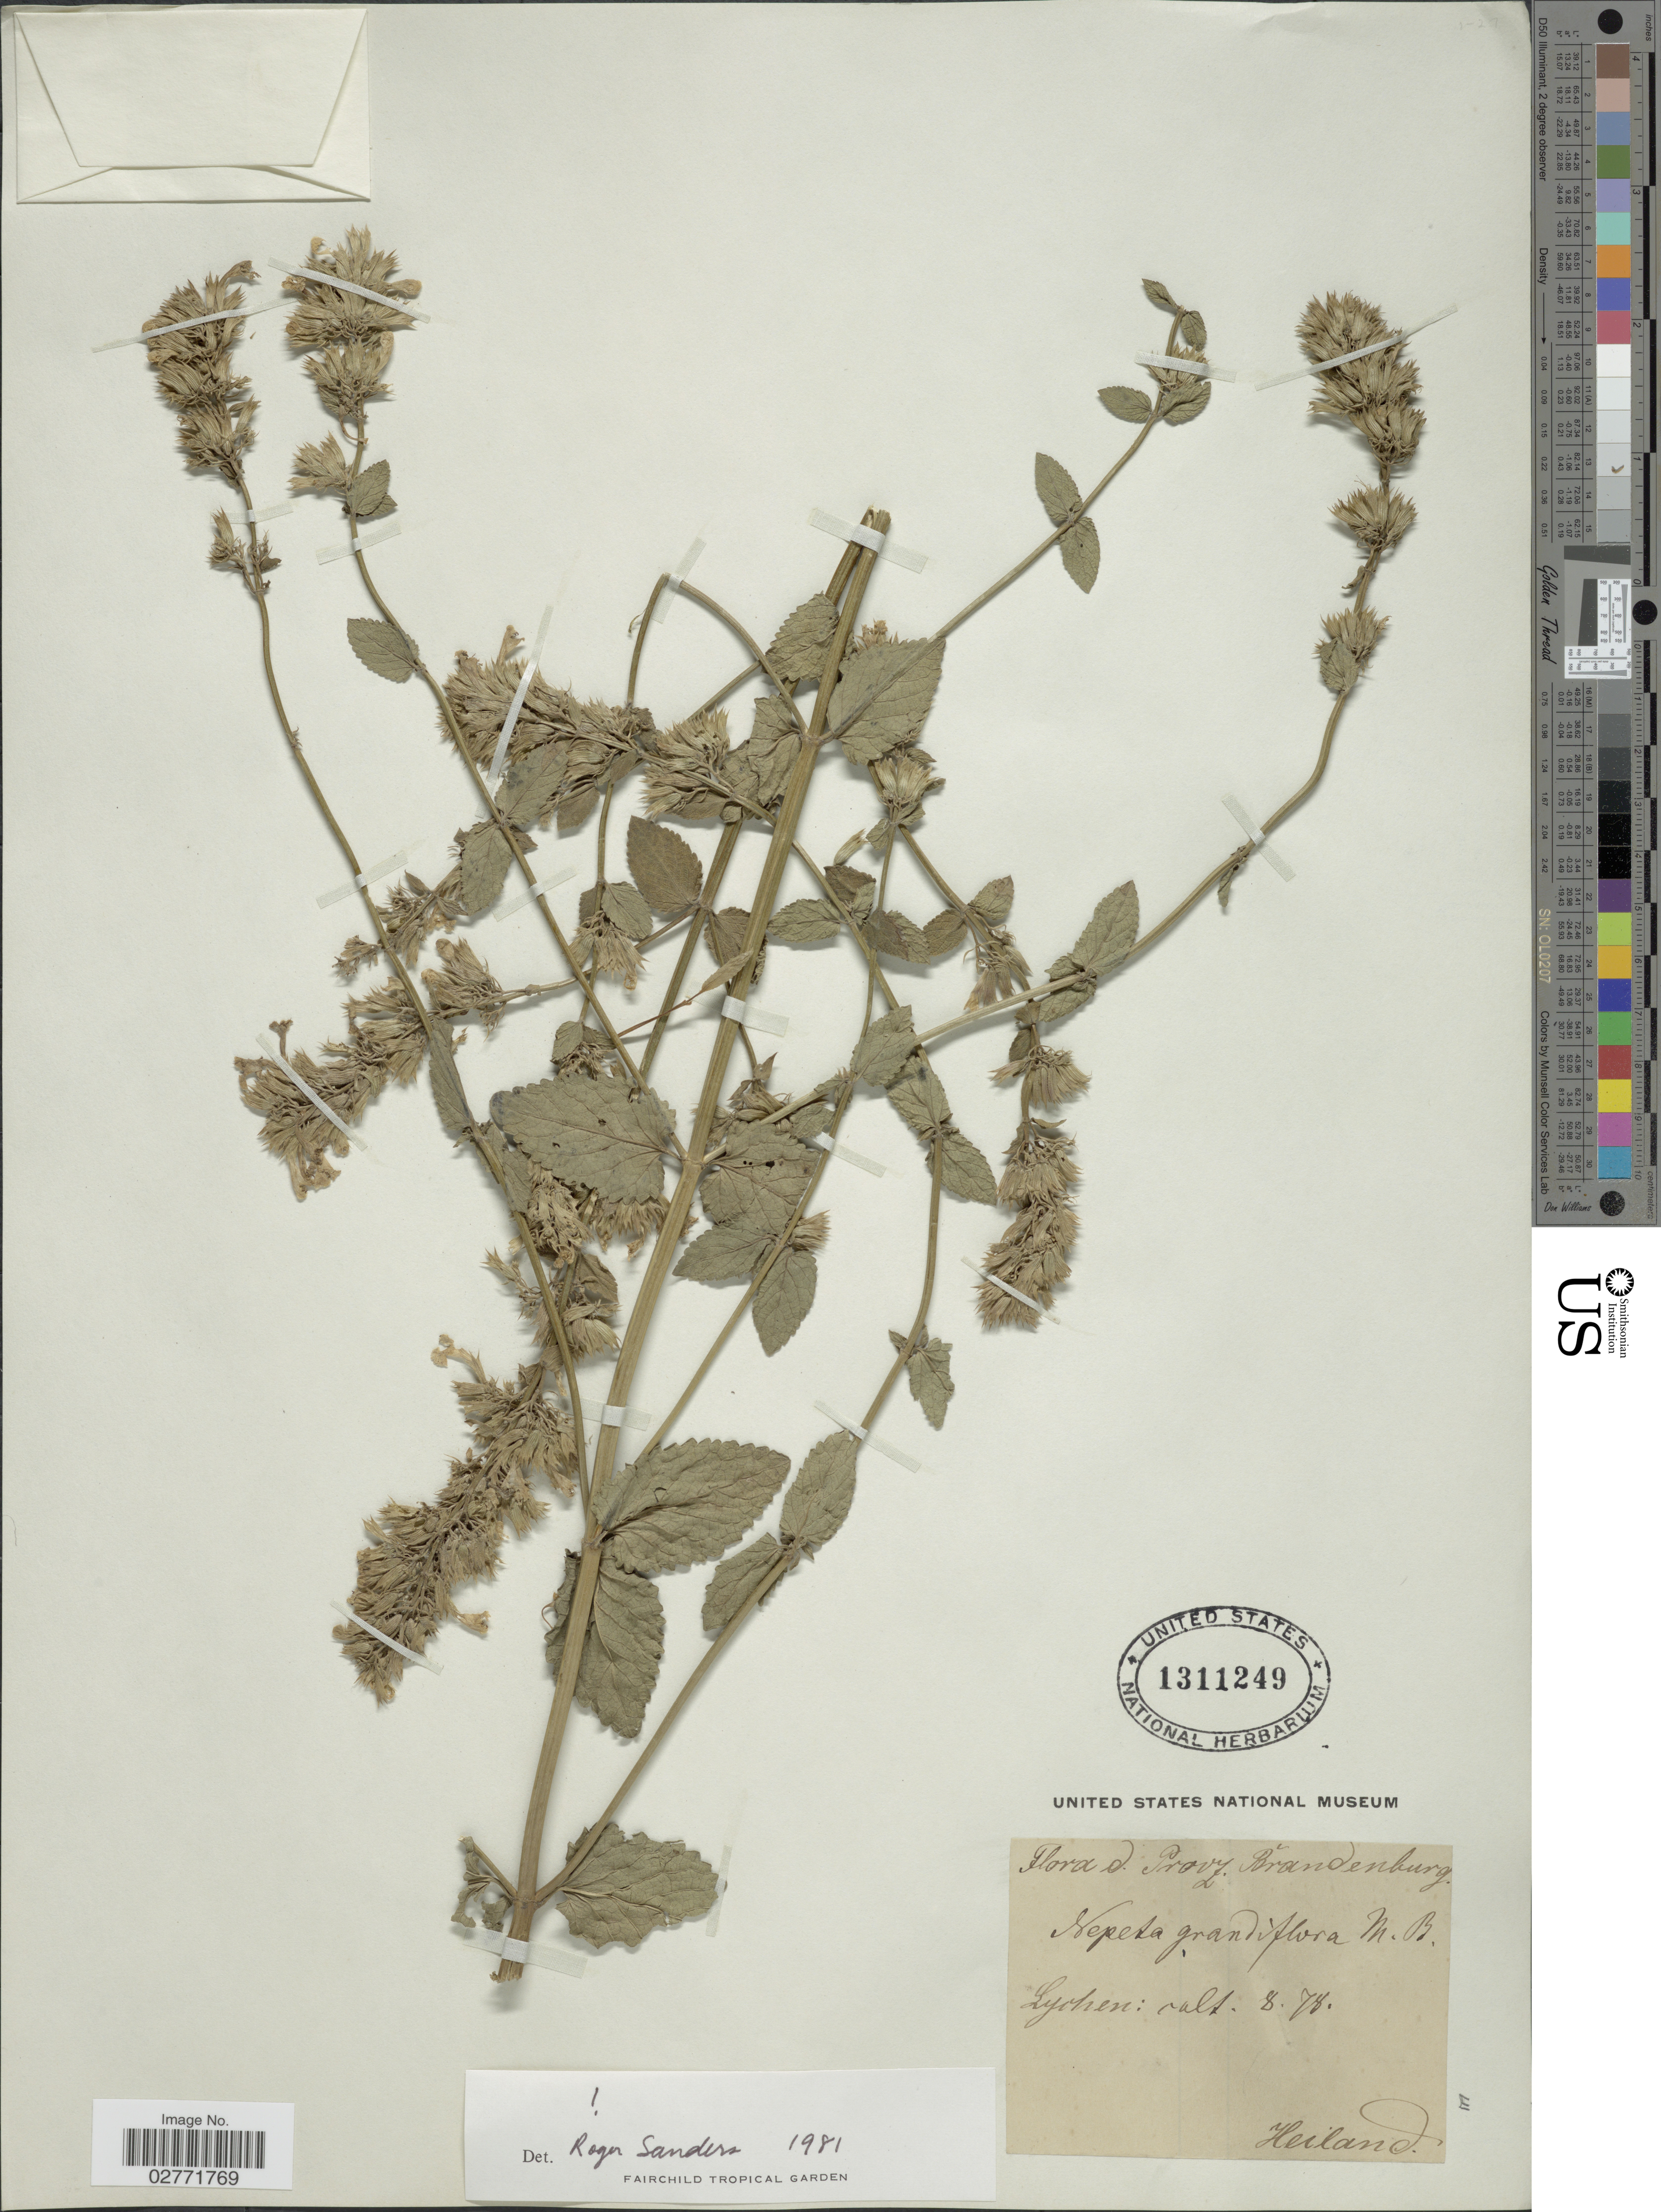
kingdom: Plantae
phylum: Tracheophyta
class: Magnoliopsida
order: Lamiales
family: Lamiaceae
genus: Nepeta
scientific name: Nepeta grandiflora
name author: M. Bieb.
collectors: -. Heiland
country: Germany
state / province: Brandenburg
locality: Lydren: cult. S.V. [interpreted]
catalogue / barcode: US 1311249